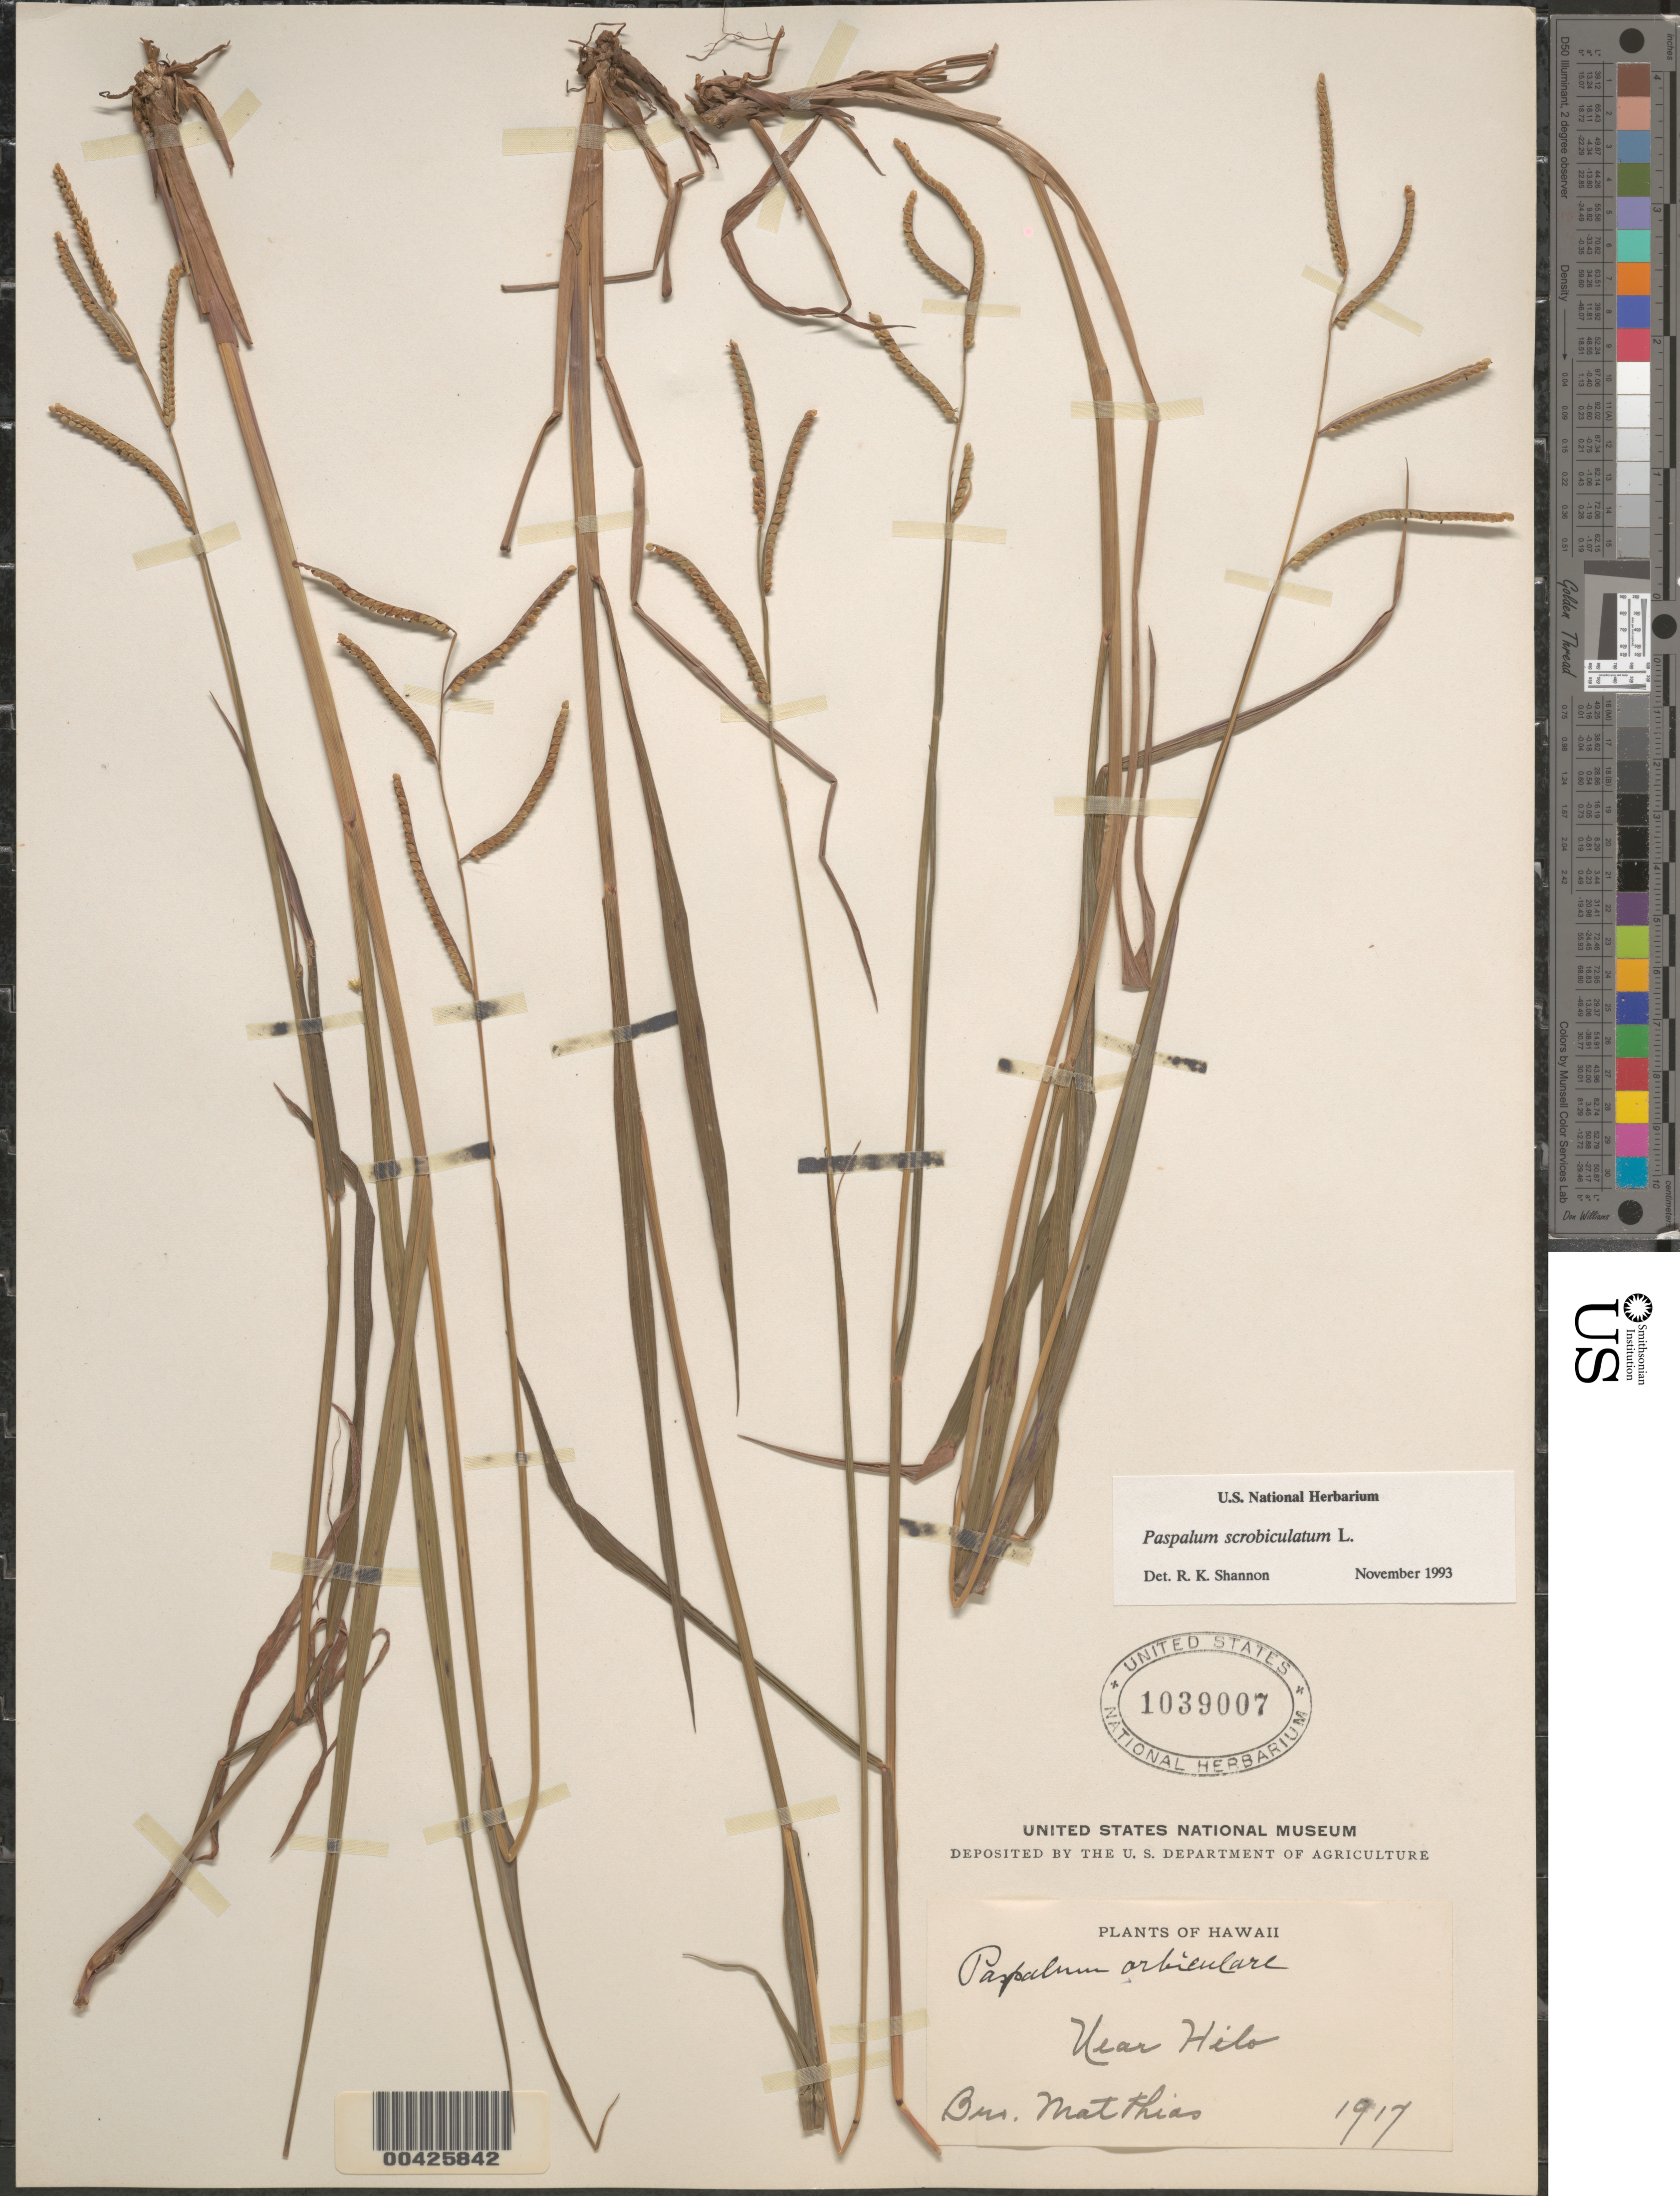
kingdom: Plantae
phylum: Tracheophyta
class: Liliopsida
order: Poales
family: Poaceae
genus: Paspalum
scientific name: Paspalum scrobiculatum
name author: L.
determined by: Shannon, R. K., (UNITED STATES)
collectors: B. Matthias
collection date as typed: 1917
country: United States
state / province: Hawaii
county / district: Hawaii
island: Hawaii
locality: Near Hilo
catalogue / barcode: US 1039007